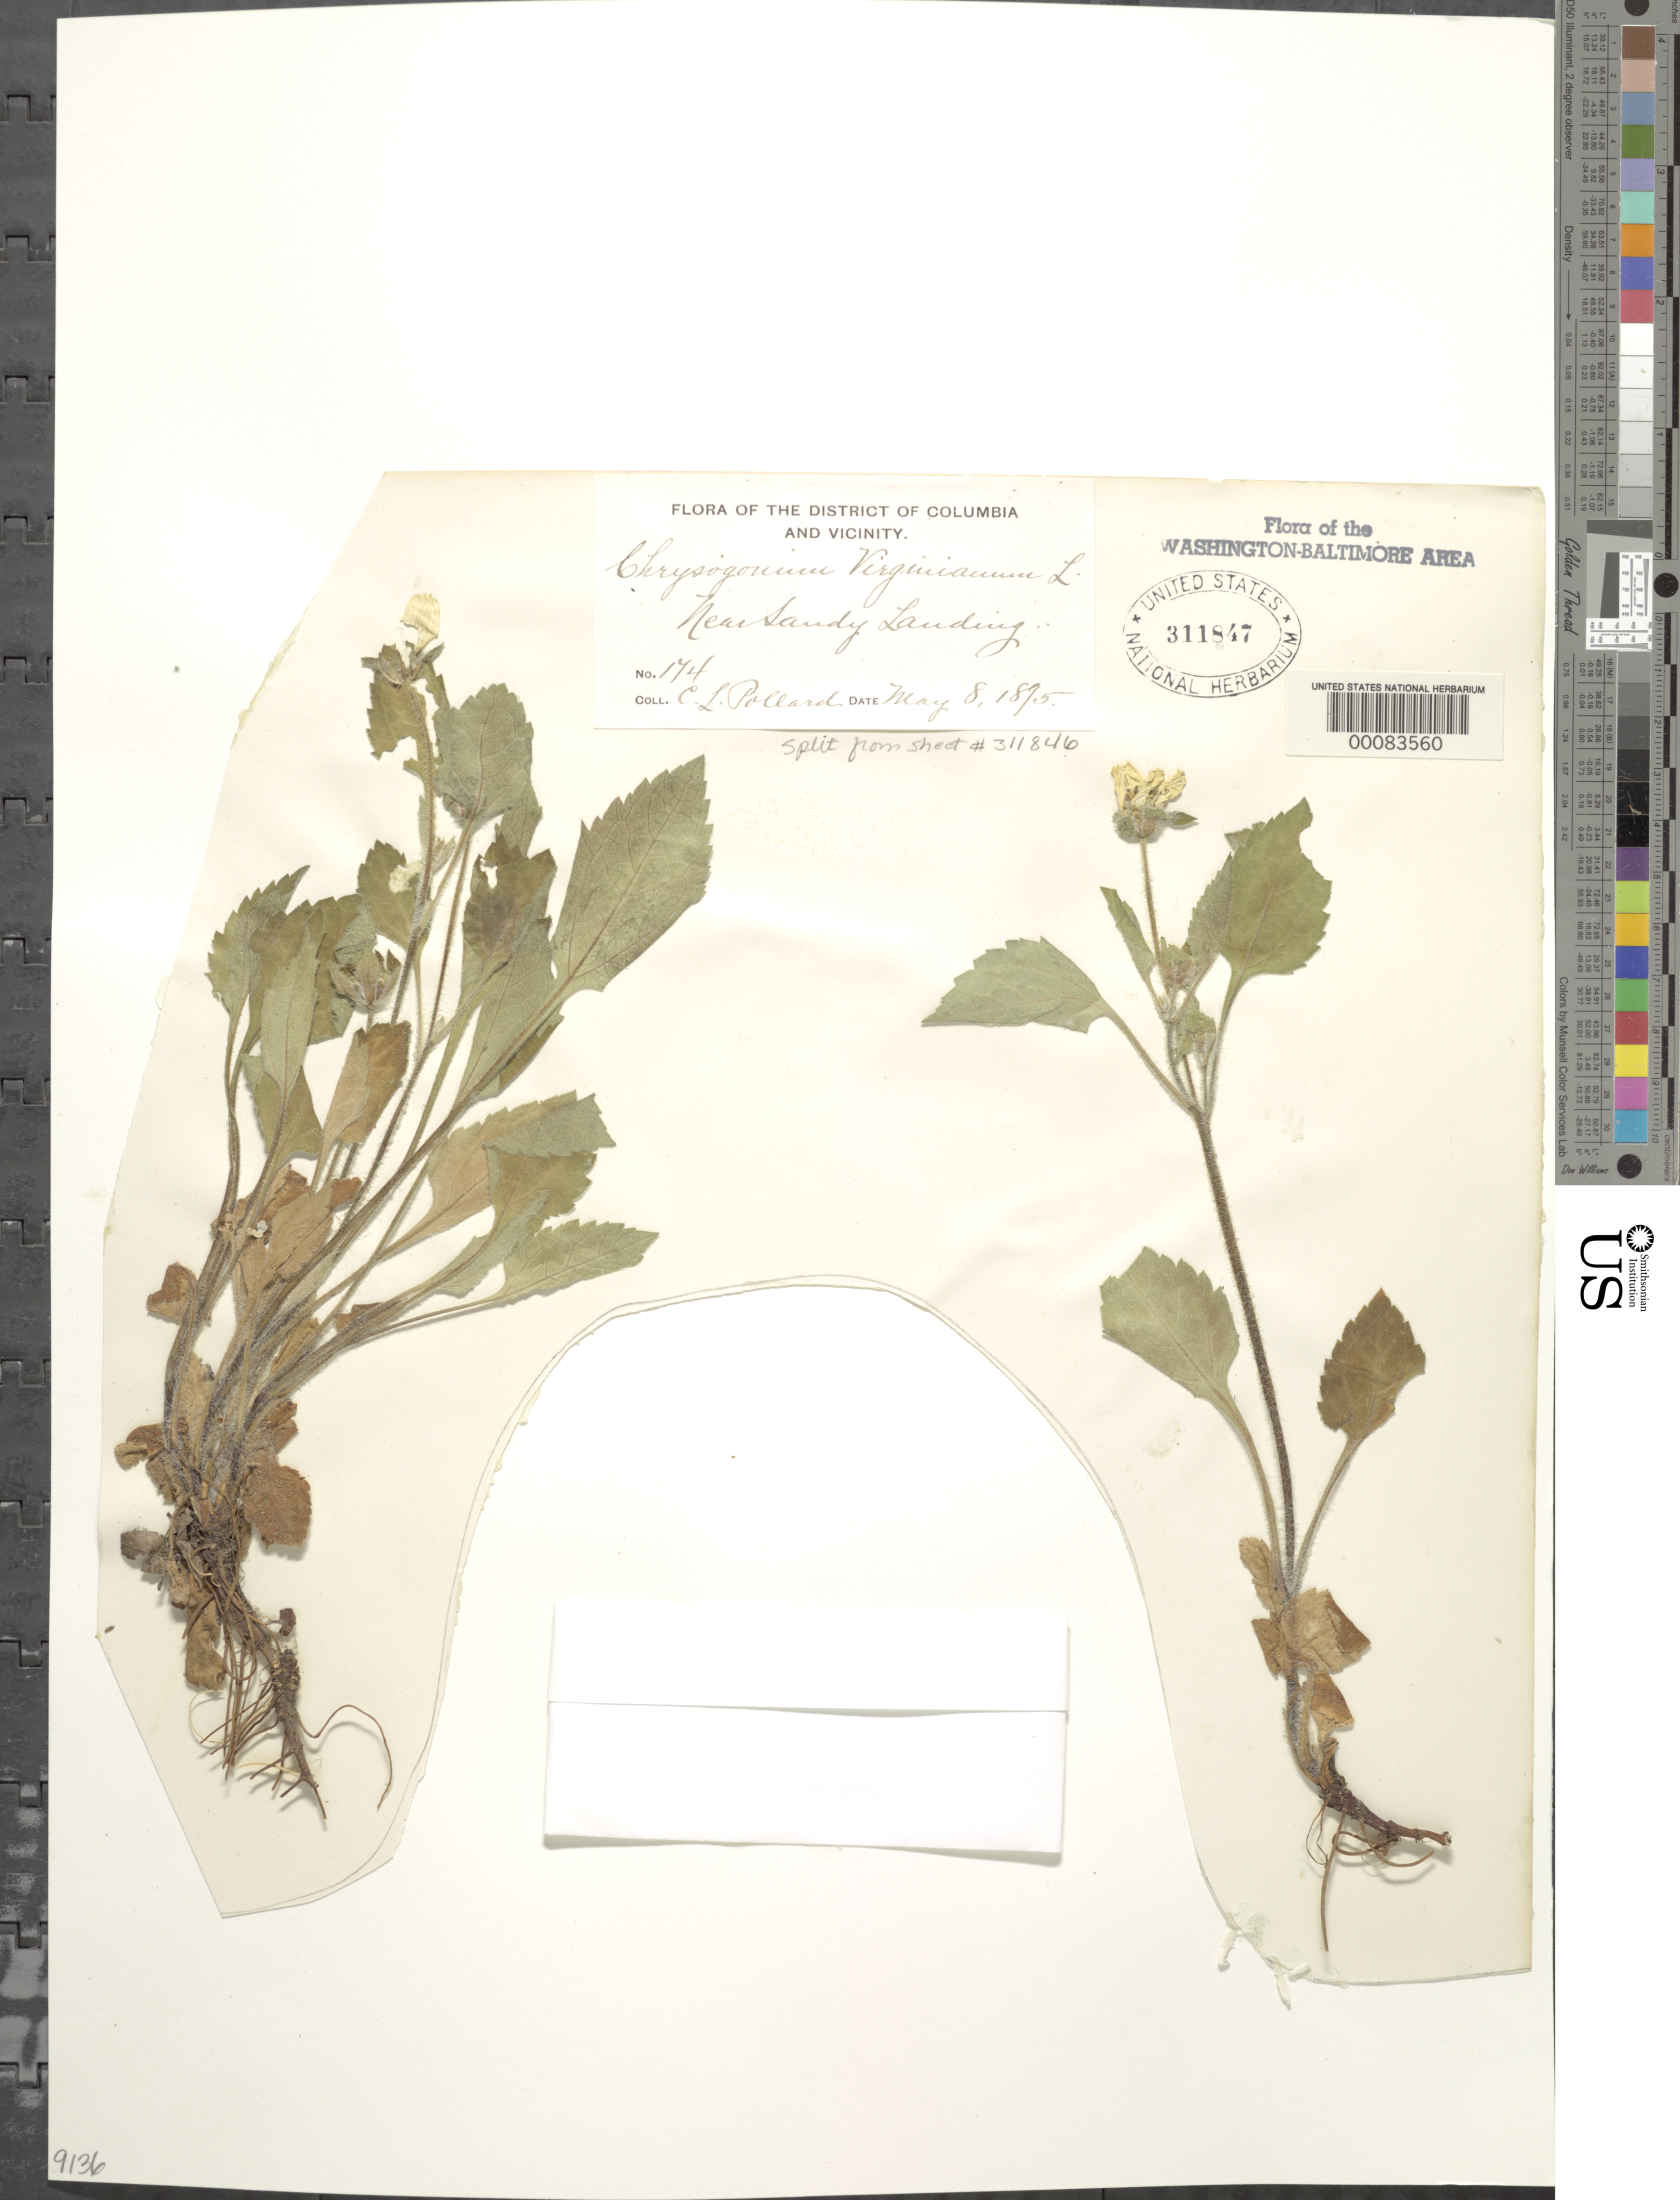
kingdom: Plantae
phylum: Tracheophyta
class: Magnoliopsida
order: Asterales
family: Asteraceae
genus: Chrysogonum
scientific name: Chrysogonum virginianum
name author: L.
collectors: C. L. Pollard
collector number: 174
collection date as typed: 08 May 1895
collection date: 1895-05-08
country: United States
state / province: Maryland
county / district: Montgomery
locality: Near Sandy Landing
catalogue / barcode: US 311847